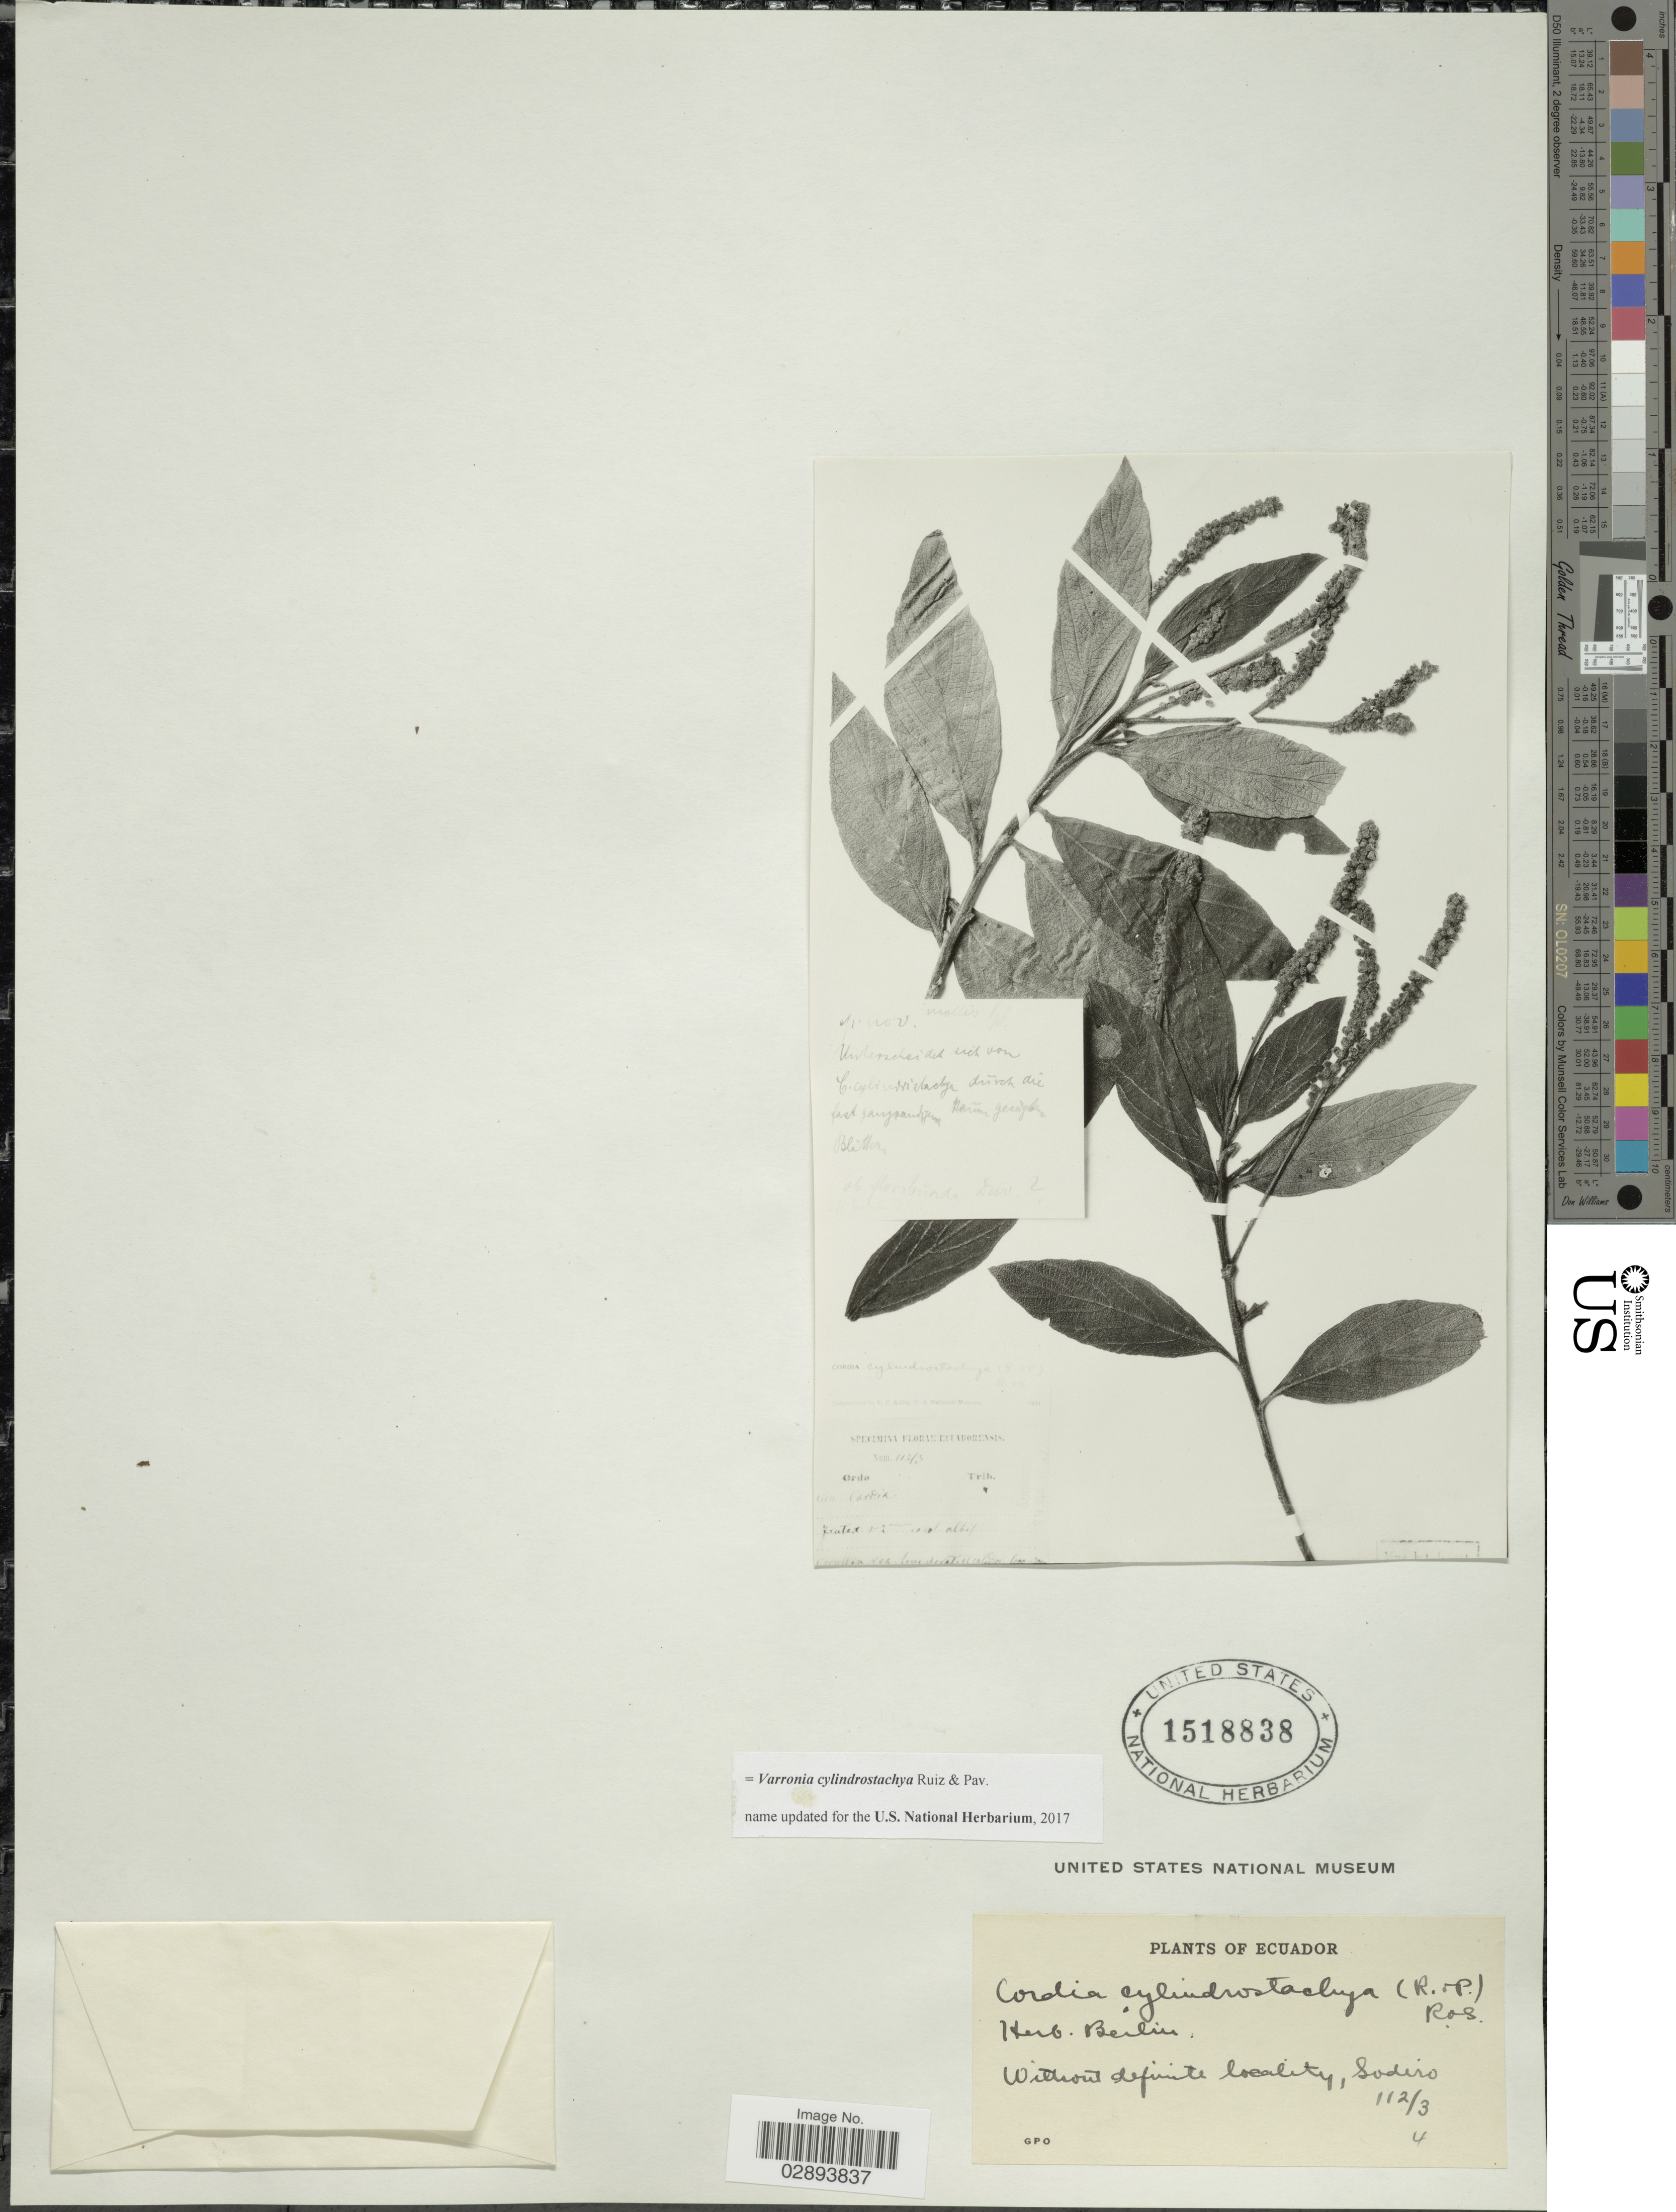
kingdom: Plantae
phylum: Tracheophyta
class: Magnoliopsida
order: Boraginales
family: Cordiaceae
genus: Varronia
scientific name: Varronia cylindrostachya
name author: Ruiz & Pav.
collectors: ex herb. Berlin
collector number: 112/3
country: Ecuador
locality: Sodiro.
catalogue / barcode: US 1518838